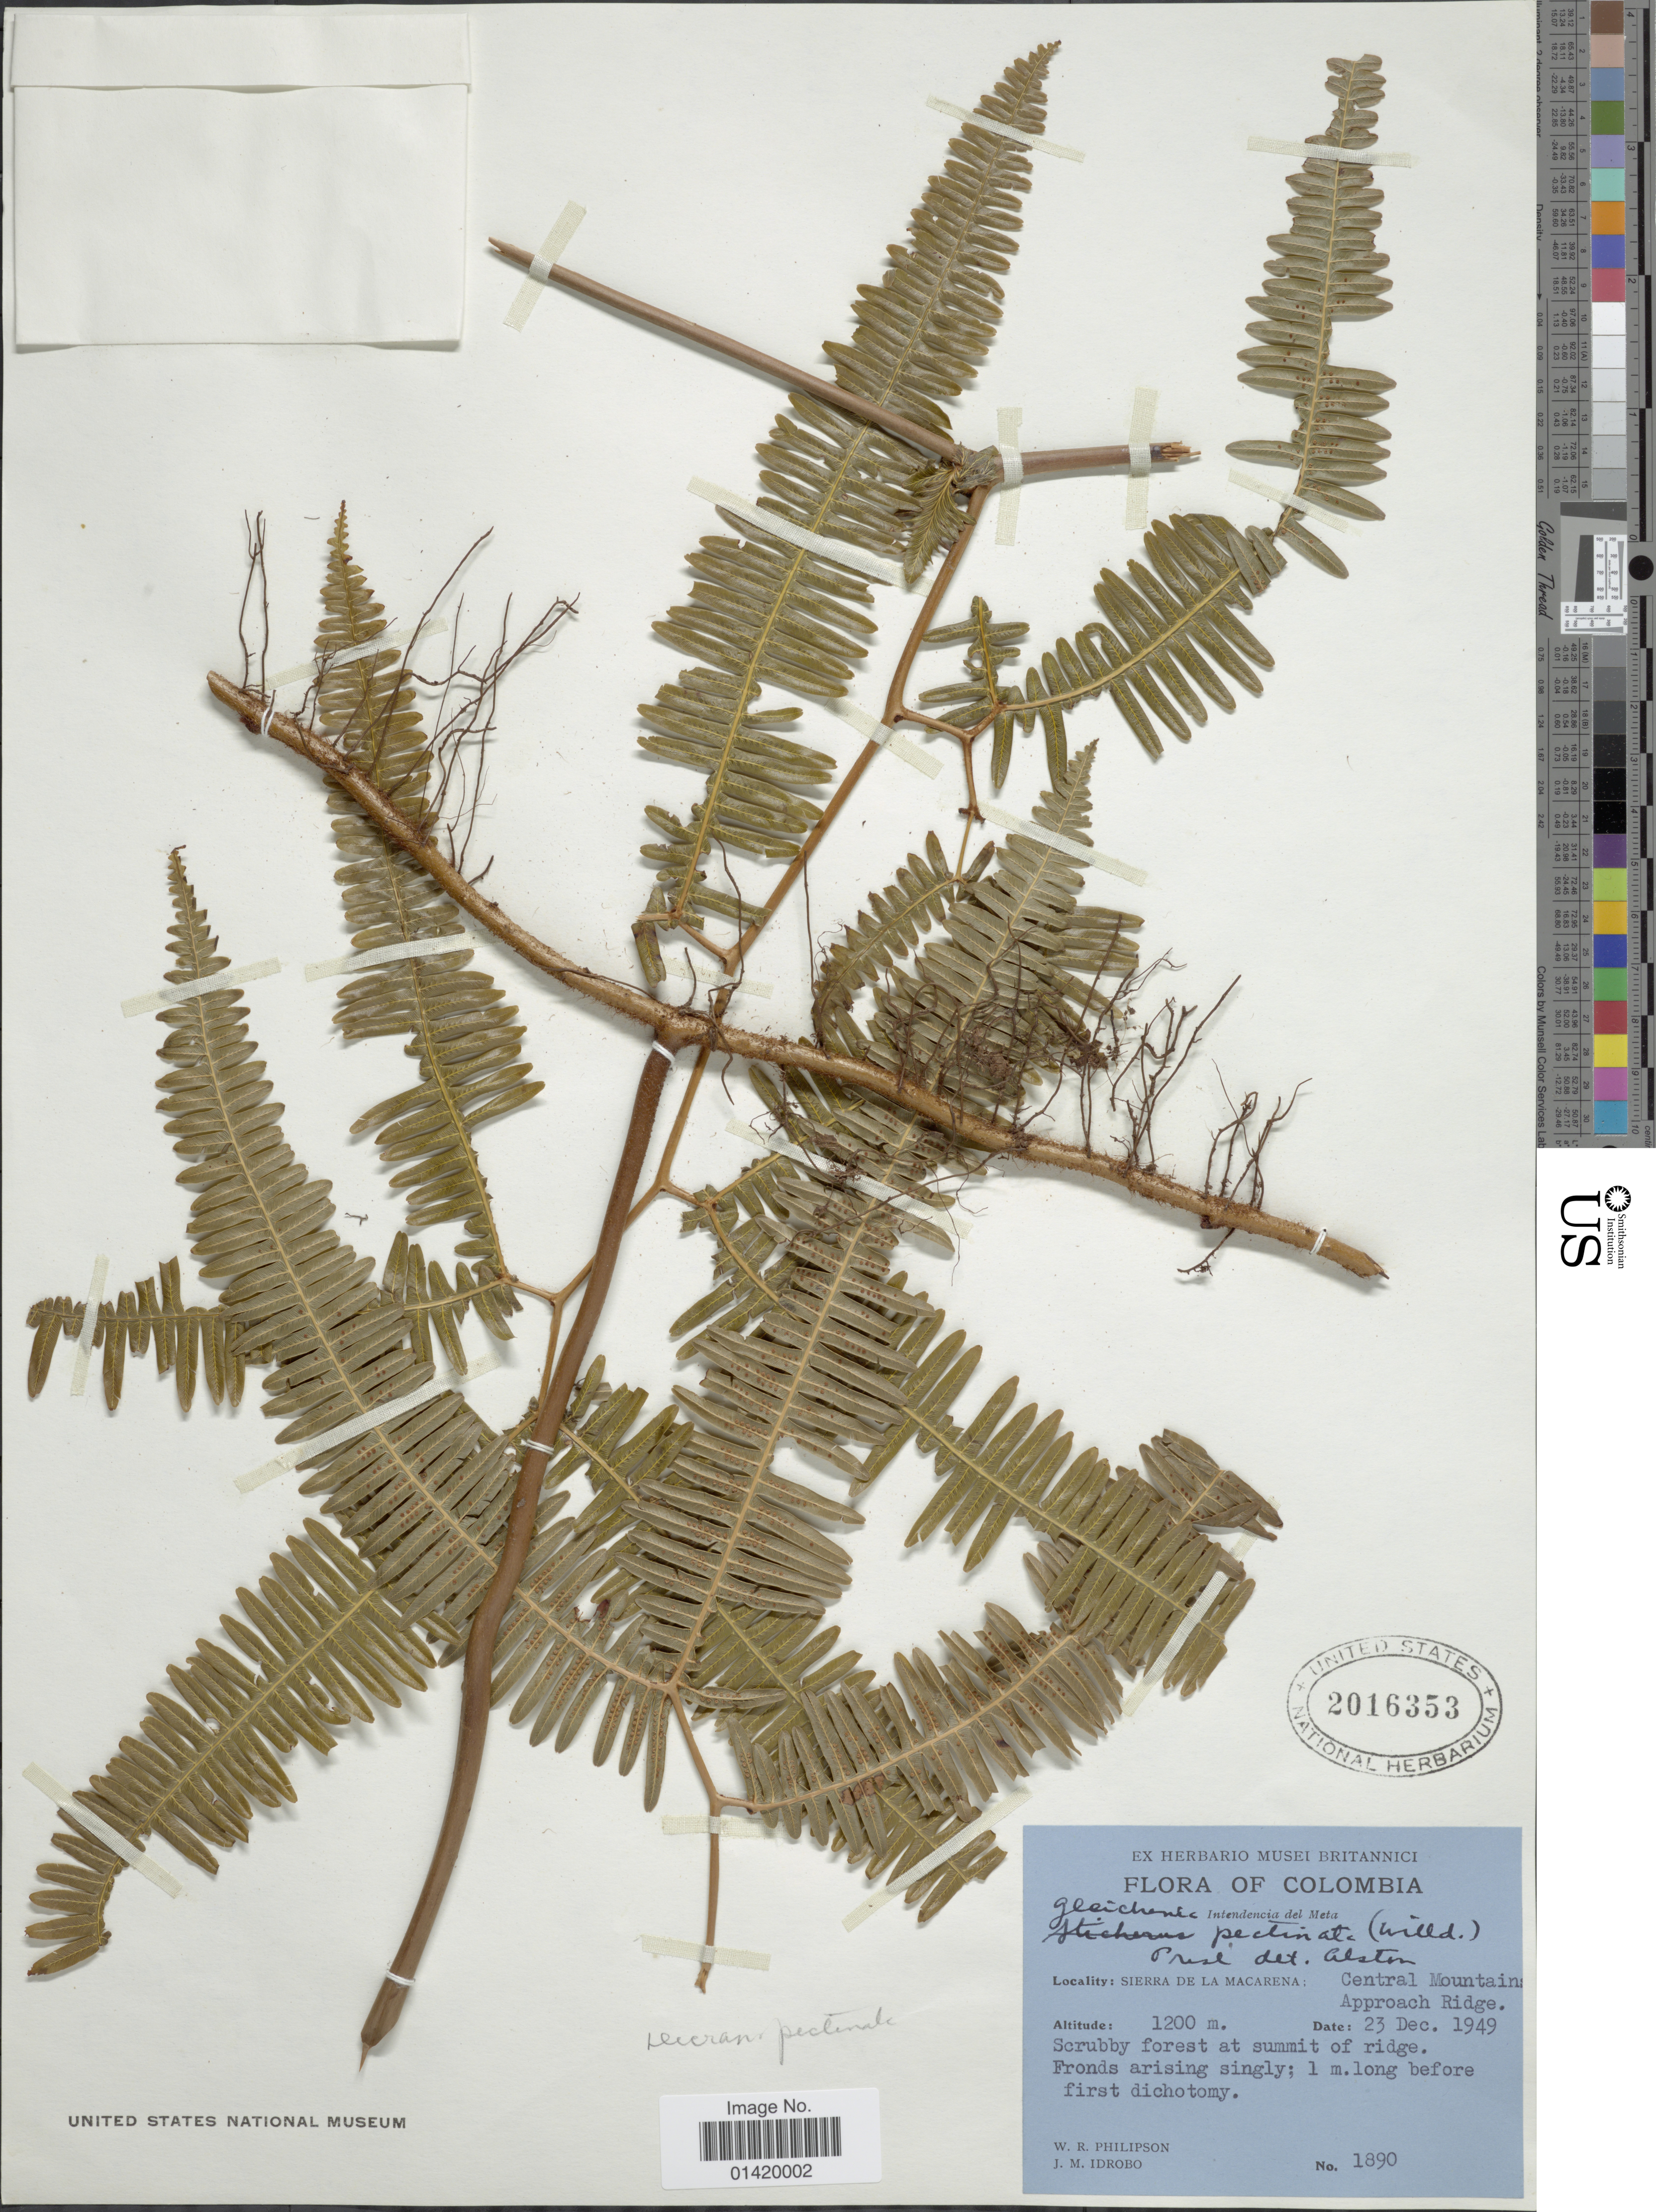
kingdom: Plantae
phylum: Tracheophyta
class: Polypodiopsida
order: Gleicheniales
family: Gleicheniaceae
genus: Gleichenella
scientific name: Gleichenella pectinata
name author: (Willd.) Ching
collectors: W. R. Philipson & J. M. Idrobo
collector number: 1890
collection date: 1949-12-23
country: Colombia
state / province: Meta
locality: Intendencia del Meta, Sierra de La Macarena: Central Mountains Approach Ridge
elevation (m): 1200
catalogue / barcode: US 2016353